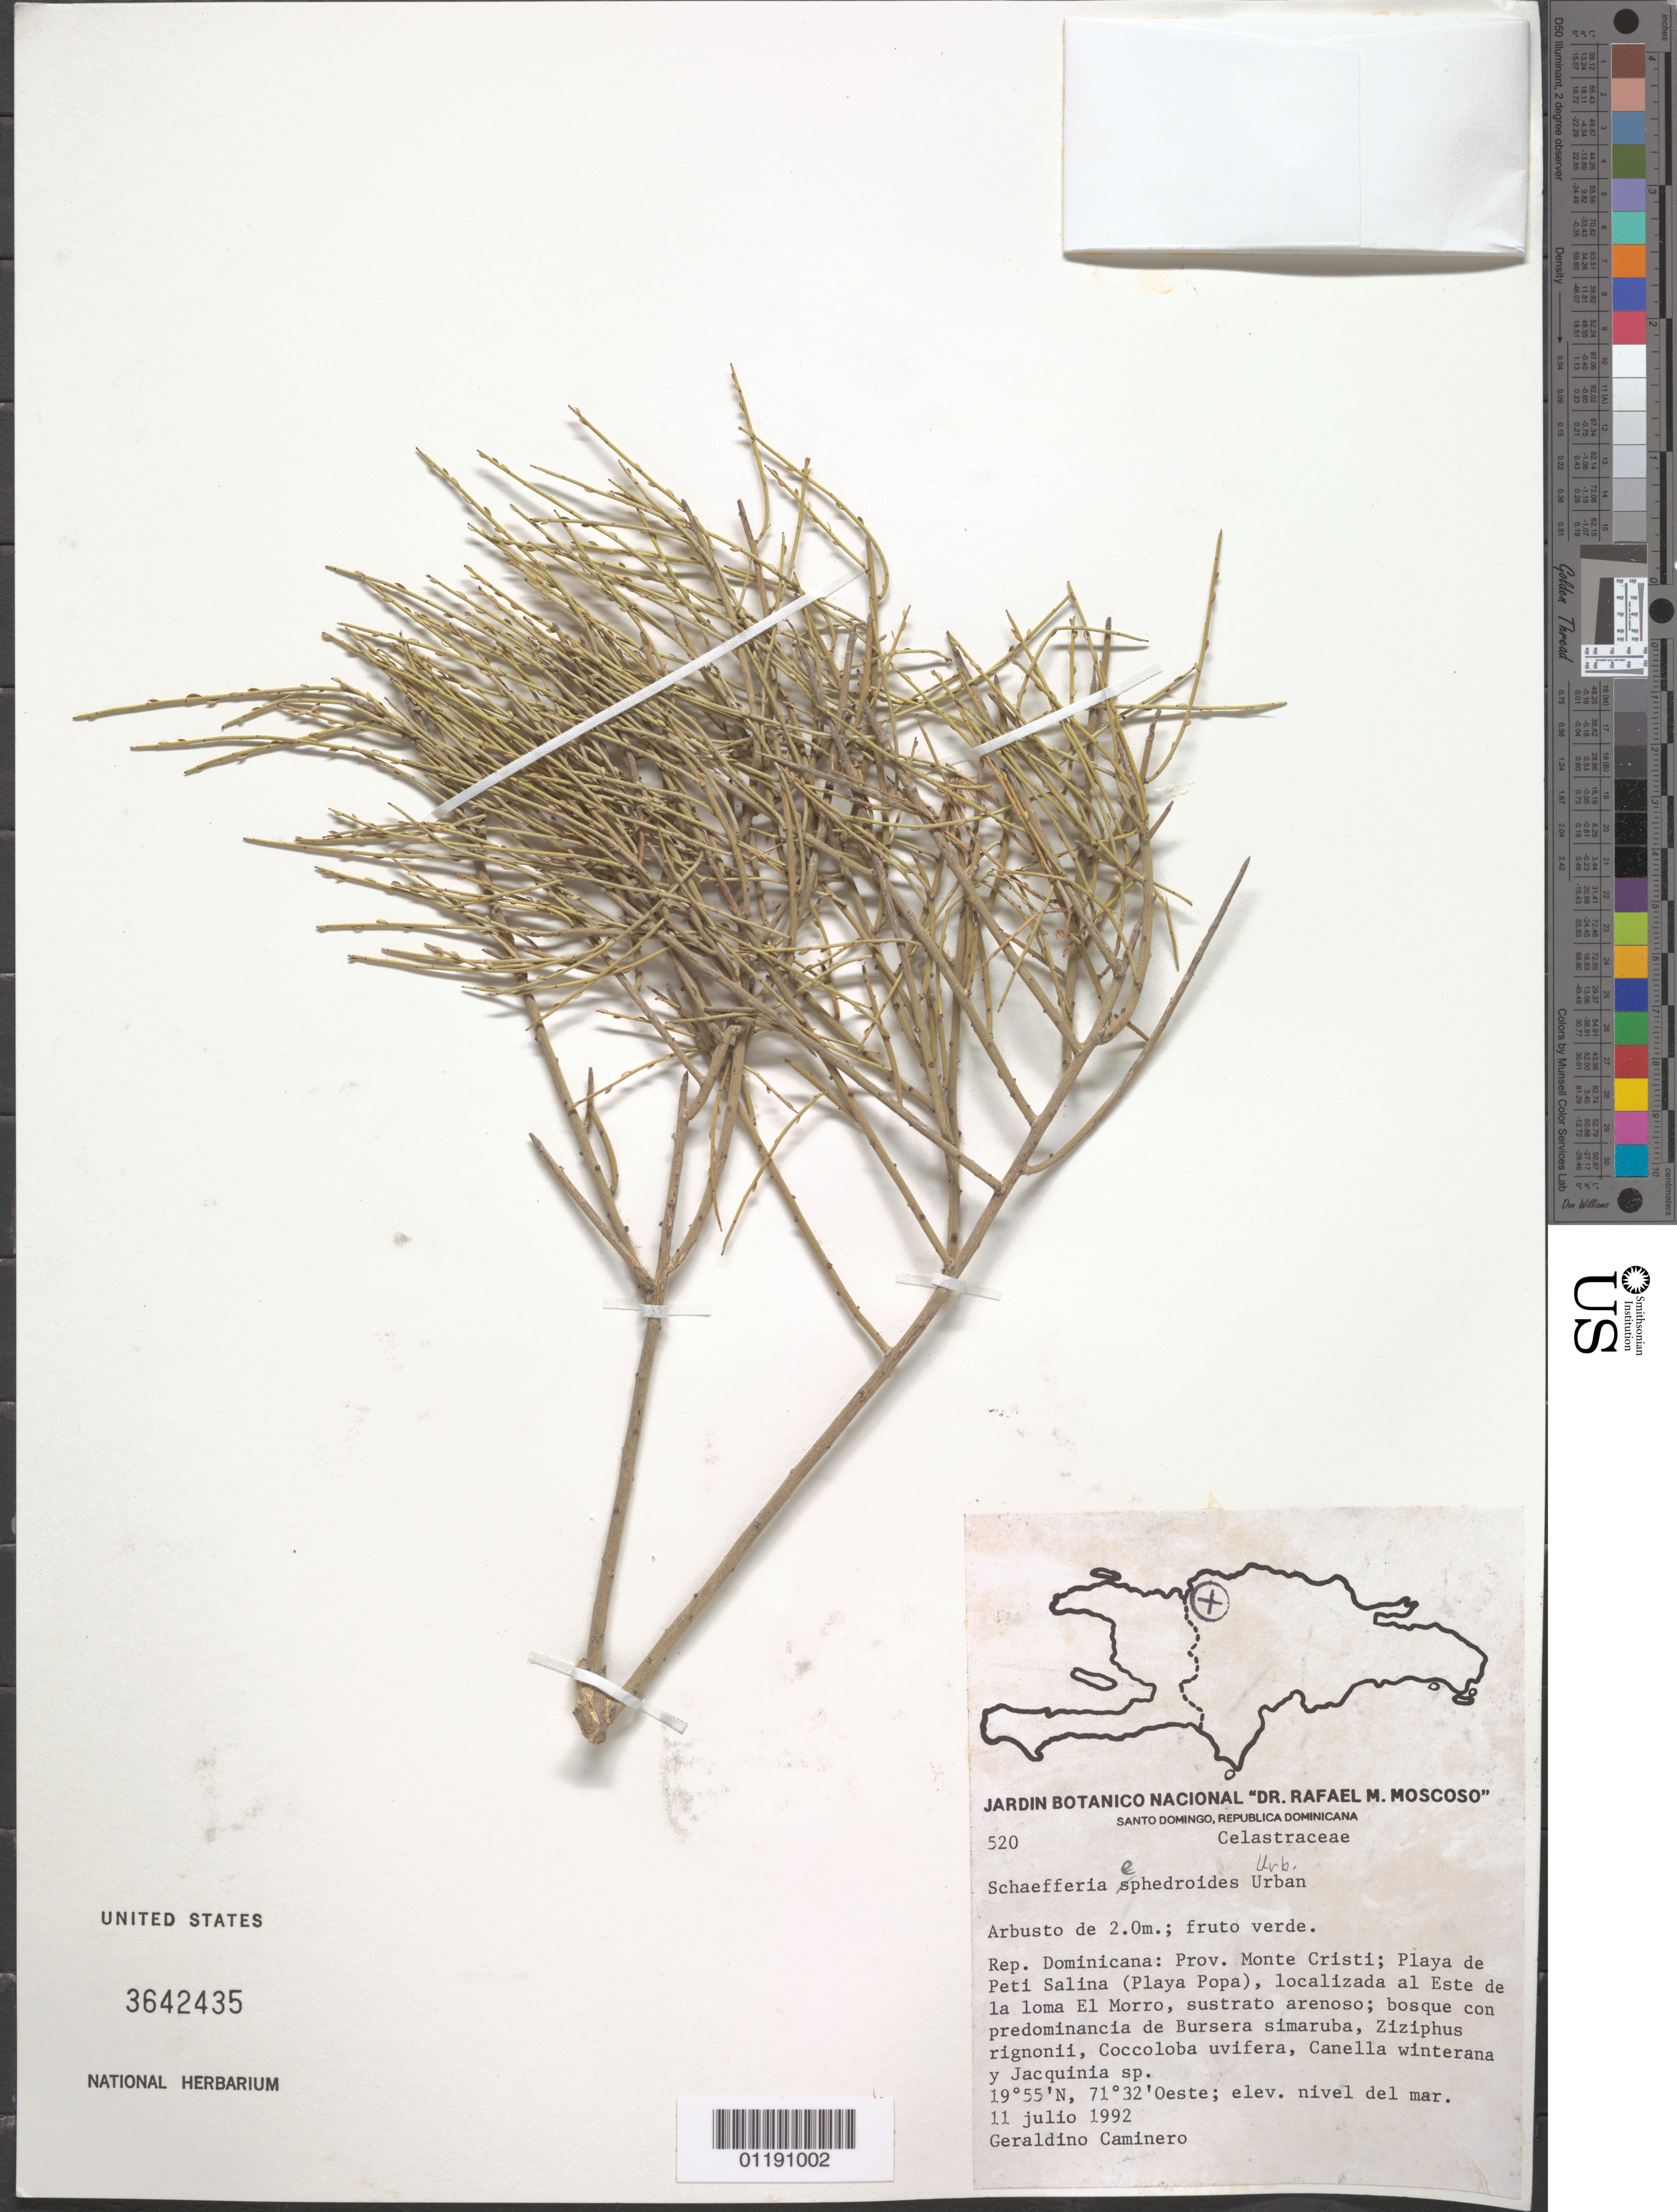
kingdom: Plantae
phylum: Tracheophyta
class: Magnoliopsida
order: Celastrales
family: Celastraceae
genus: Schaefferia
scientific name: Schaefferia ephedroides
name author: Urb.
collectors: G. Caminero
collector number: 520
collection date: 1992-07-11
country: Dominican Republic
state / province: Monte Cristi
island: Hispaniola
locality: Beach of Peti Salina (Popa Beach), localized E of the hill El Morro.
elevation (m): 0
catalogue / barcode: US 3642435